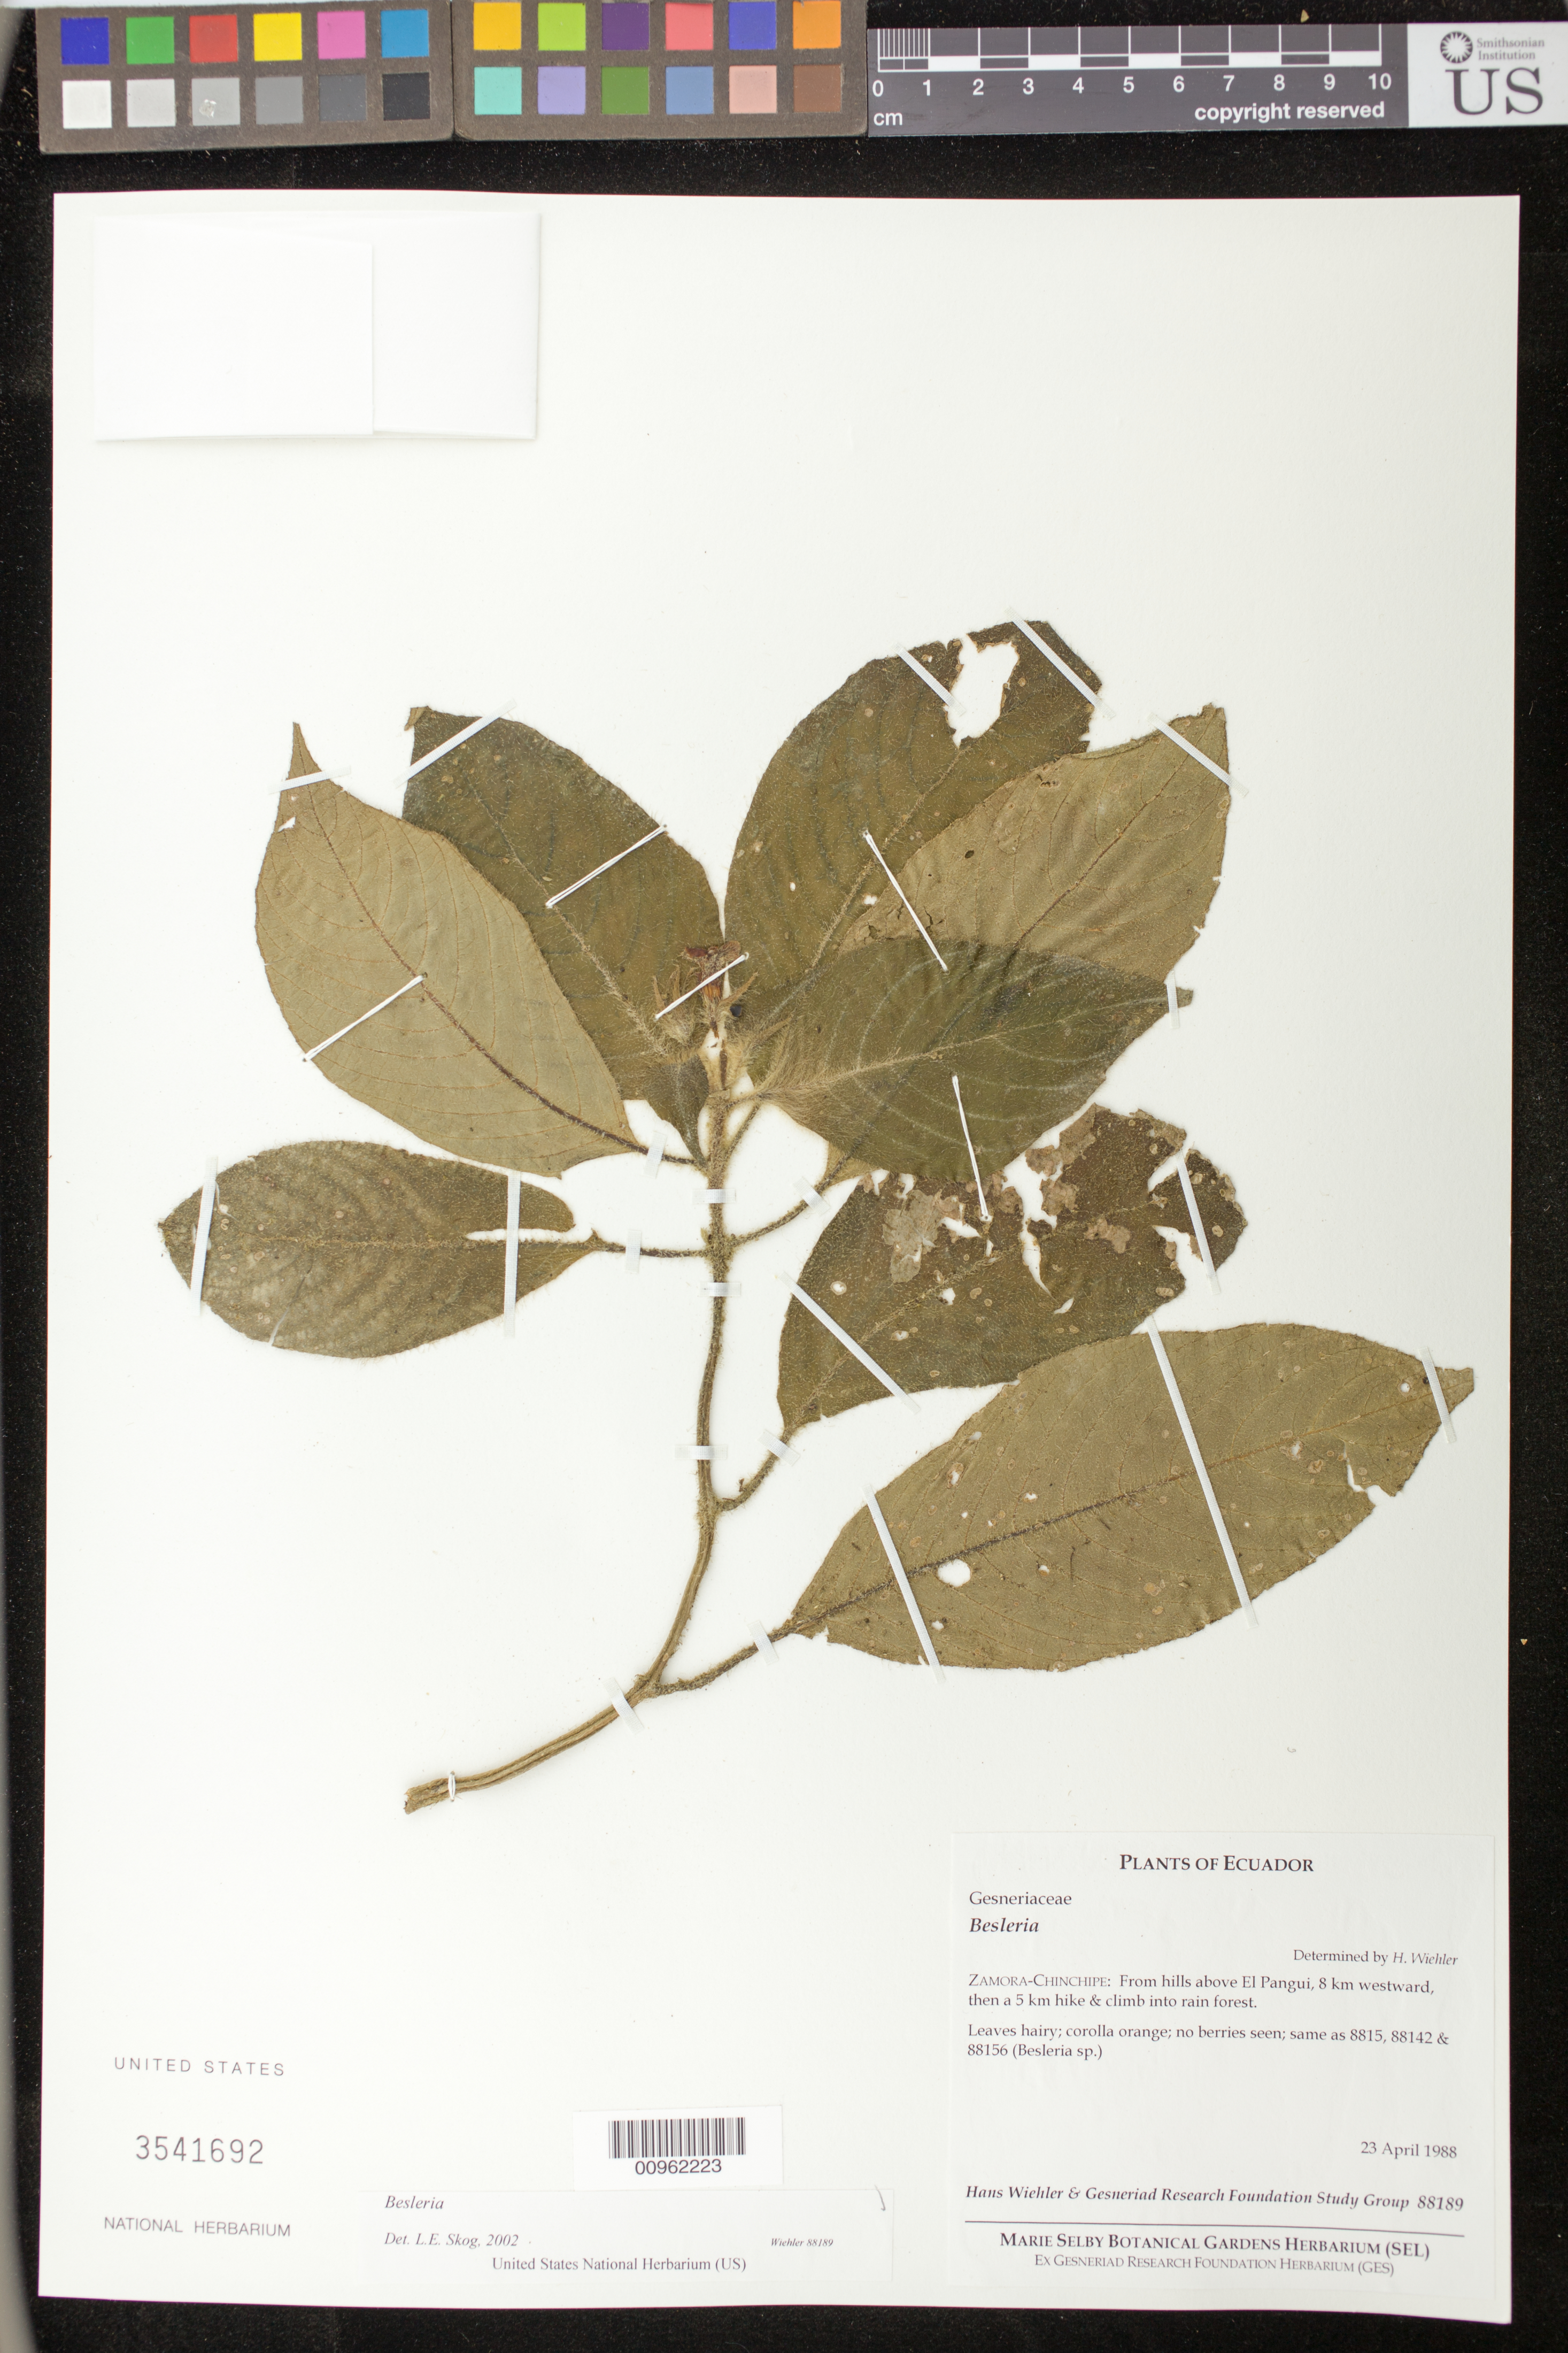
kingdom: Plantae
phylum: Tracheophyta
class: Magnoliopsida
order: Lamiales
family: Gesneriaceae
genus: Besleria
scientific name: Besleria sp.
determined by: Skog, Laurence E.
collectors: H. J. Wiehler & GRF Study Group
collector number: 88189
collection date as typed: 23 Apr 1988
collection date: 1988-04-23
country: Ecuador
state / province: Zamora-Chinchipe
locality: Zamora-Chinchipe: from hills above El Pangui, 8 km westward, then a 5 km hike & climb into rain forest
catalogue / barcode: US 3541692